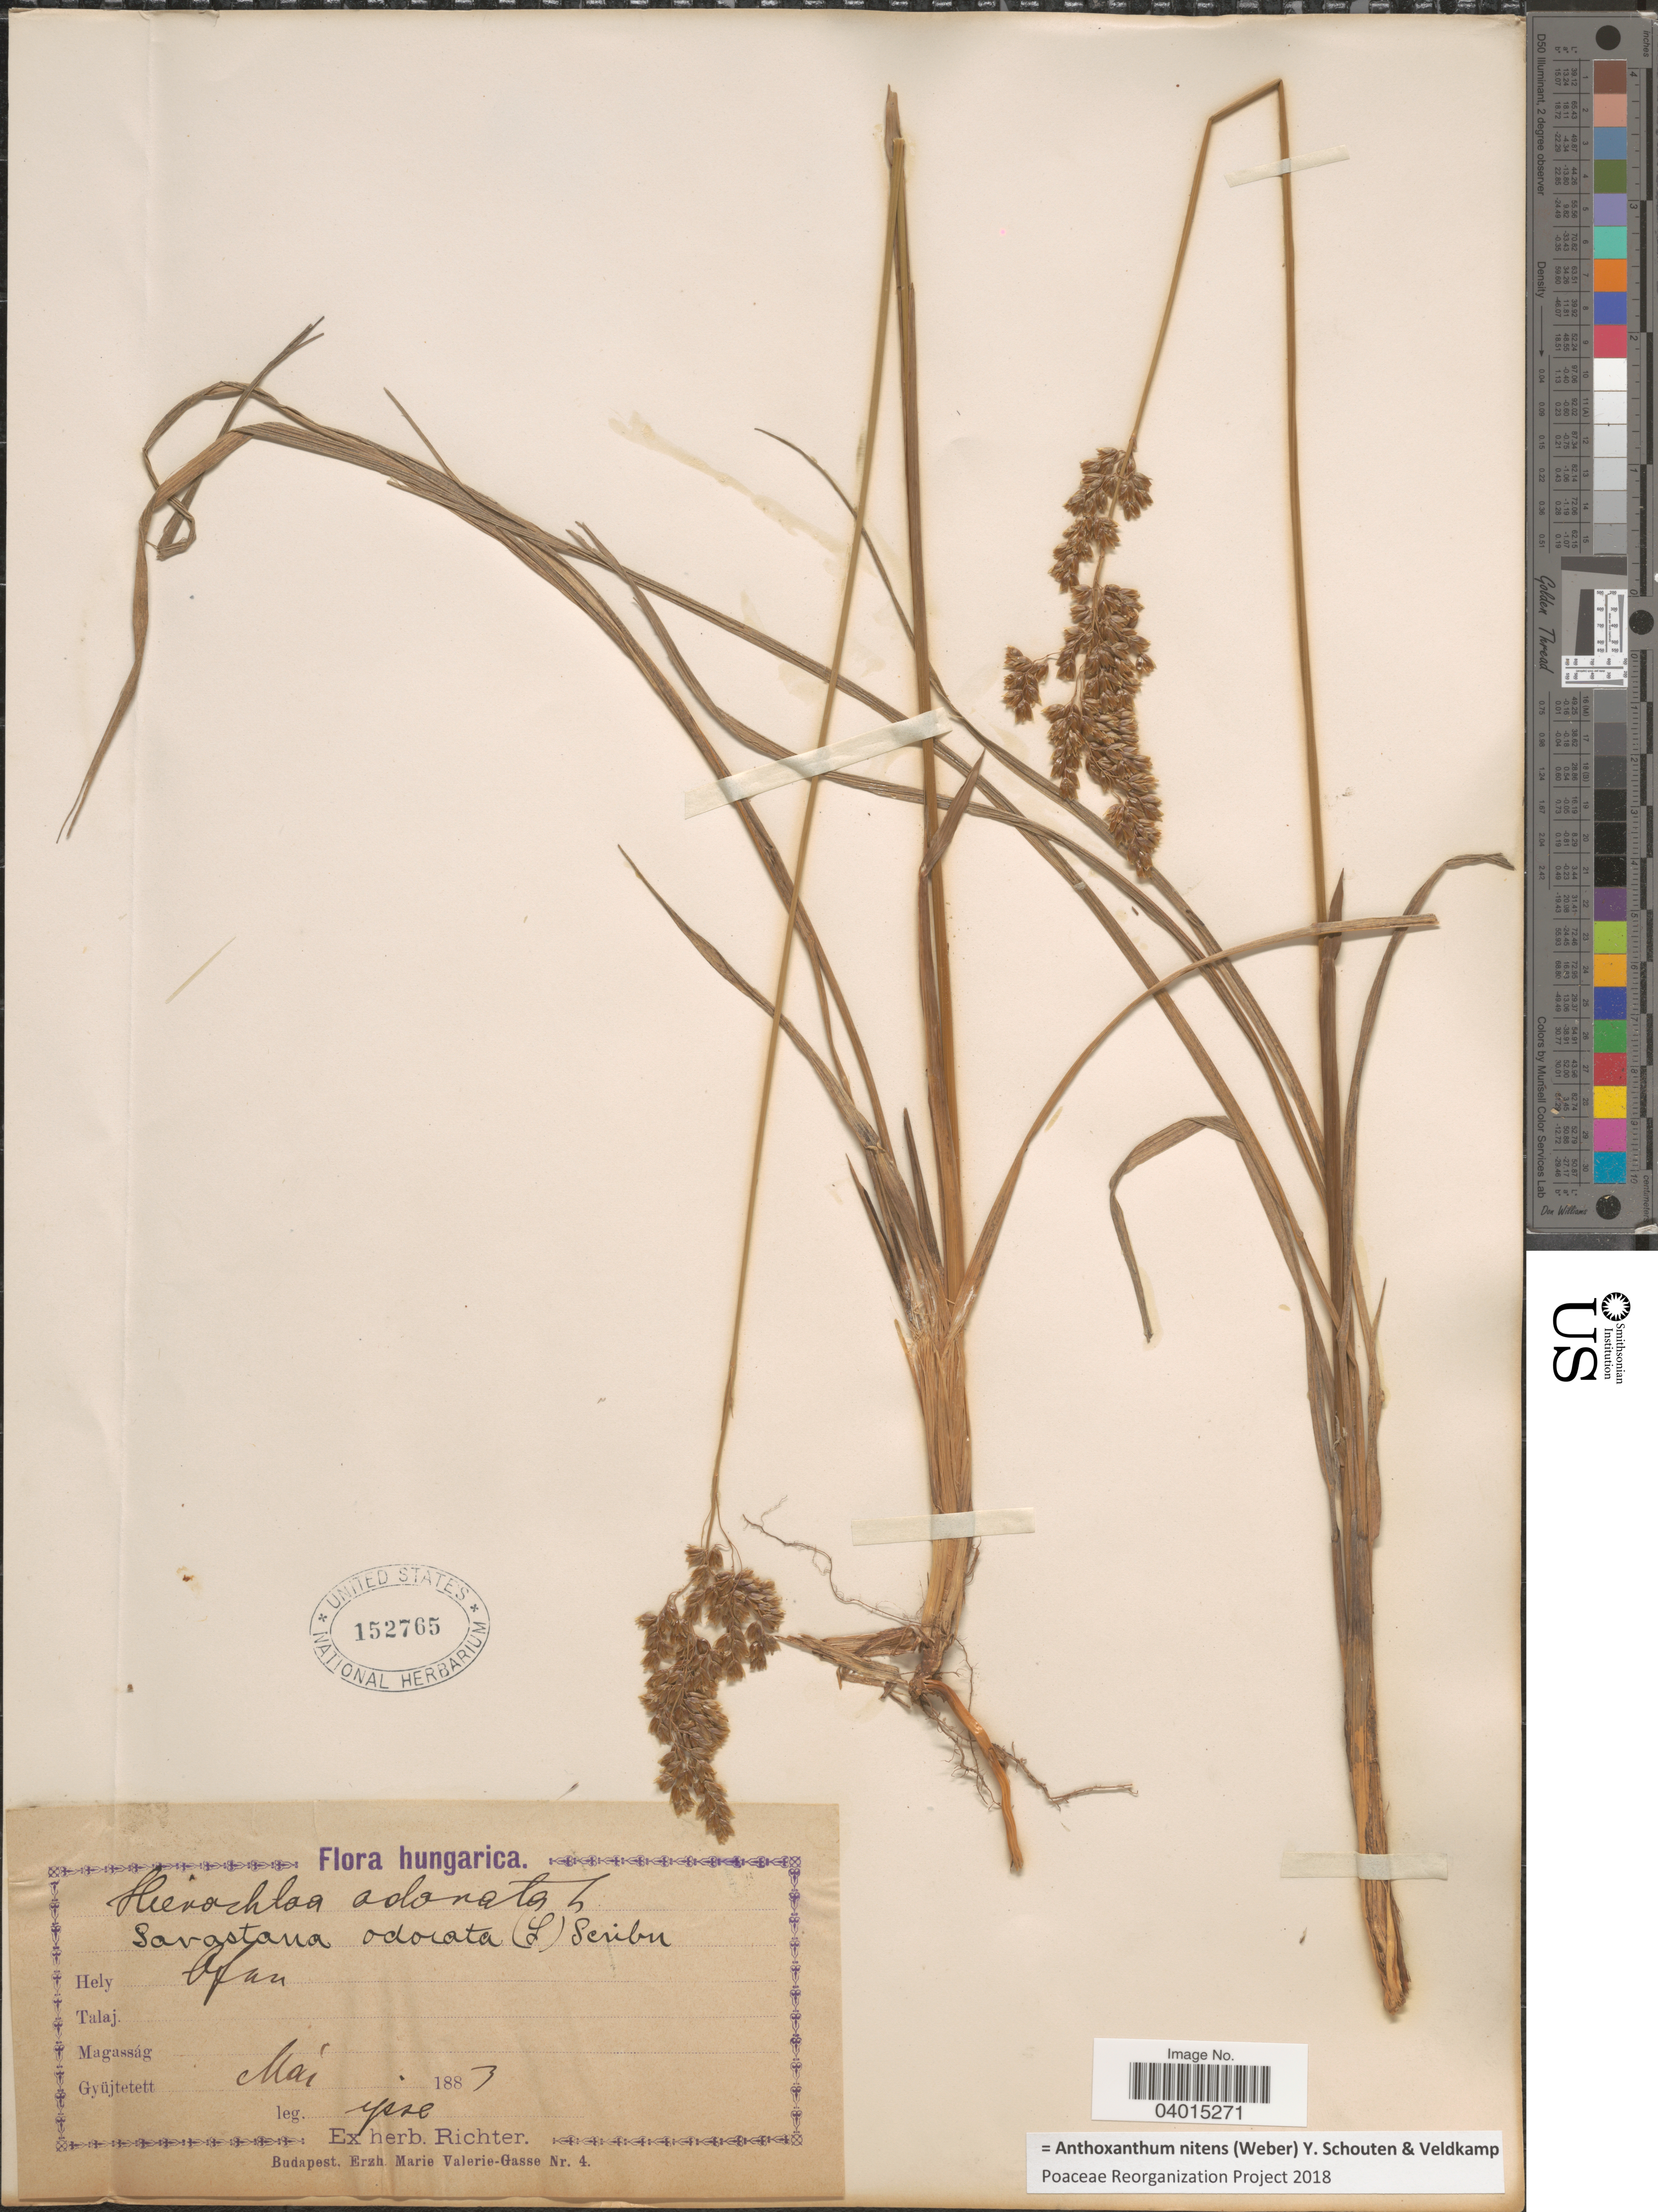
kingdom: Plantae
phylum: Tracheophyta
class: Liliopsida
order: Poales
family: Poaceae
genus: Anthoxanthum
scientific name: Anthoxanthum nitens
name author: (G.H. Weber) R.T.A. Schouten & Veldkamp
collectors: -- Richter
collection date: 1883-05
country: Hungary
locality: Ofan.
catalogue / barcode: US 152765